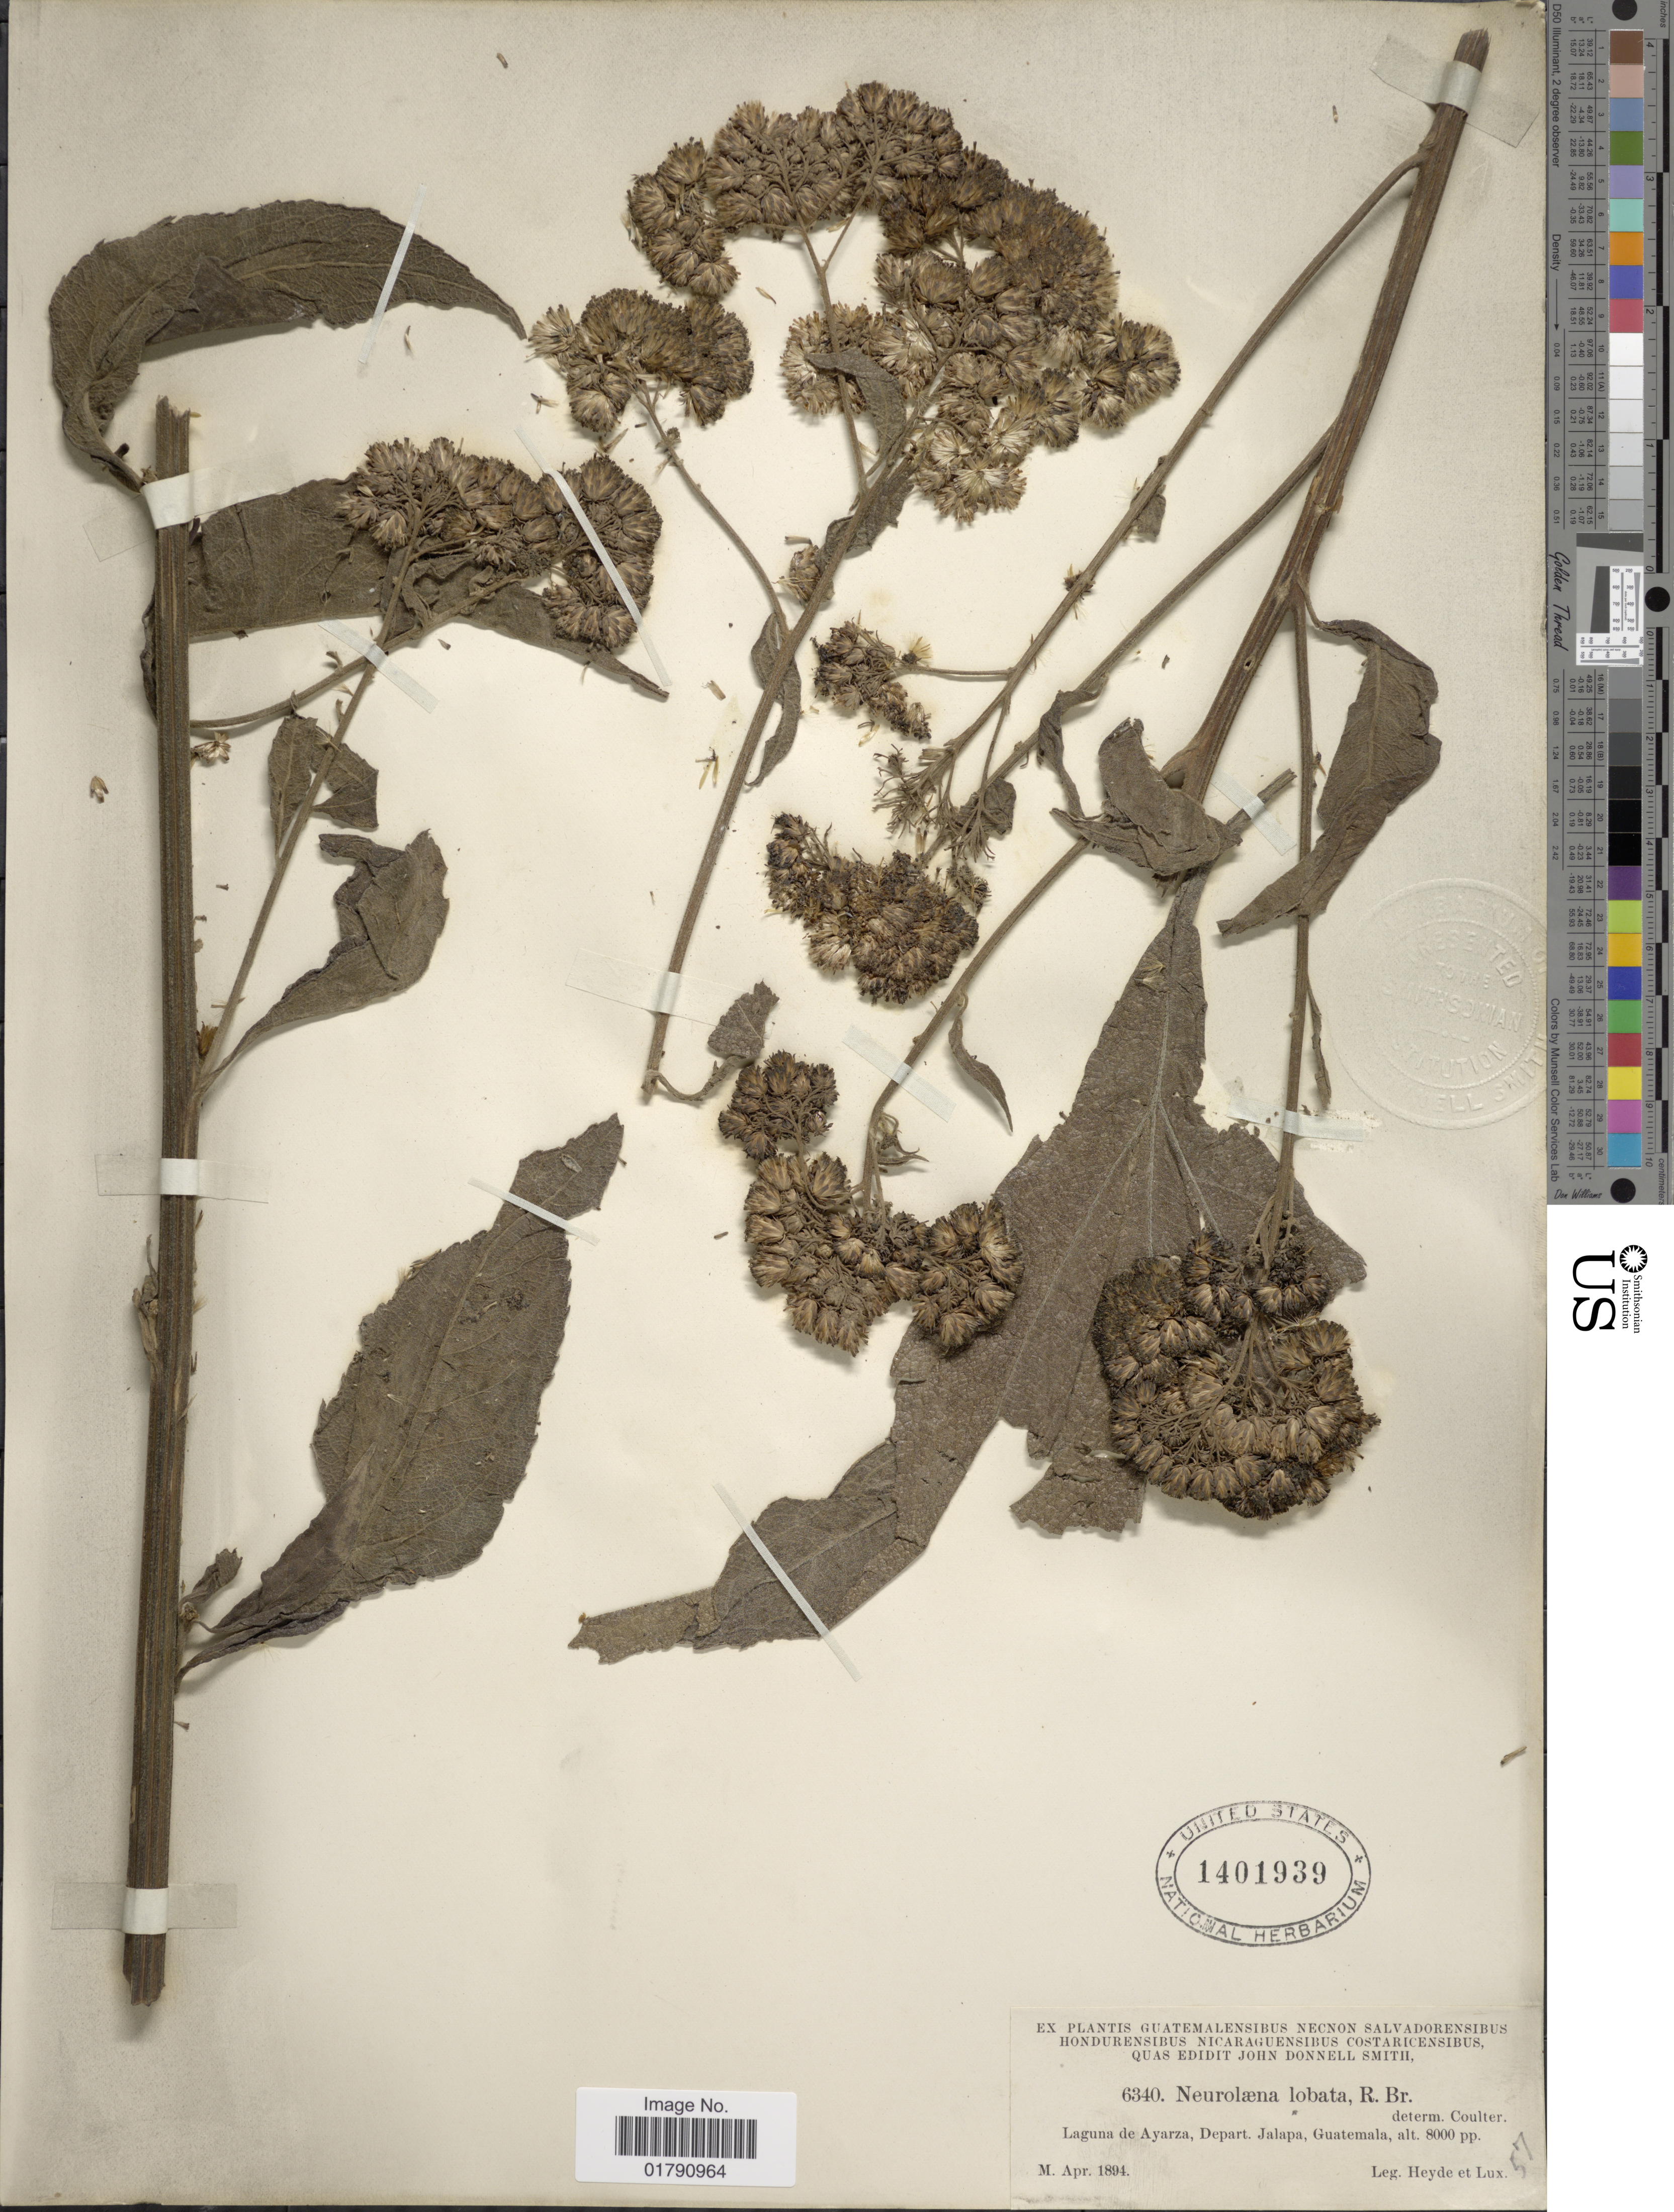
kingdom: Plantae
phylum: Tracheophyta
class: Magnoliopsida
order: Asterales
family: Asteraceae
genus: Neurolaena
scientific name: Neurolaena lobata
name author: (L.) R. Br. ex Cass.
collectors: Heyde & Lux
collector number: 6340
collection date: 1894-04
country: Guatemala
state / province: Jalapa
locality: Laguna de Ayarza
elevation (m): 2438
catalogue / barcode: US 1401939